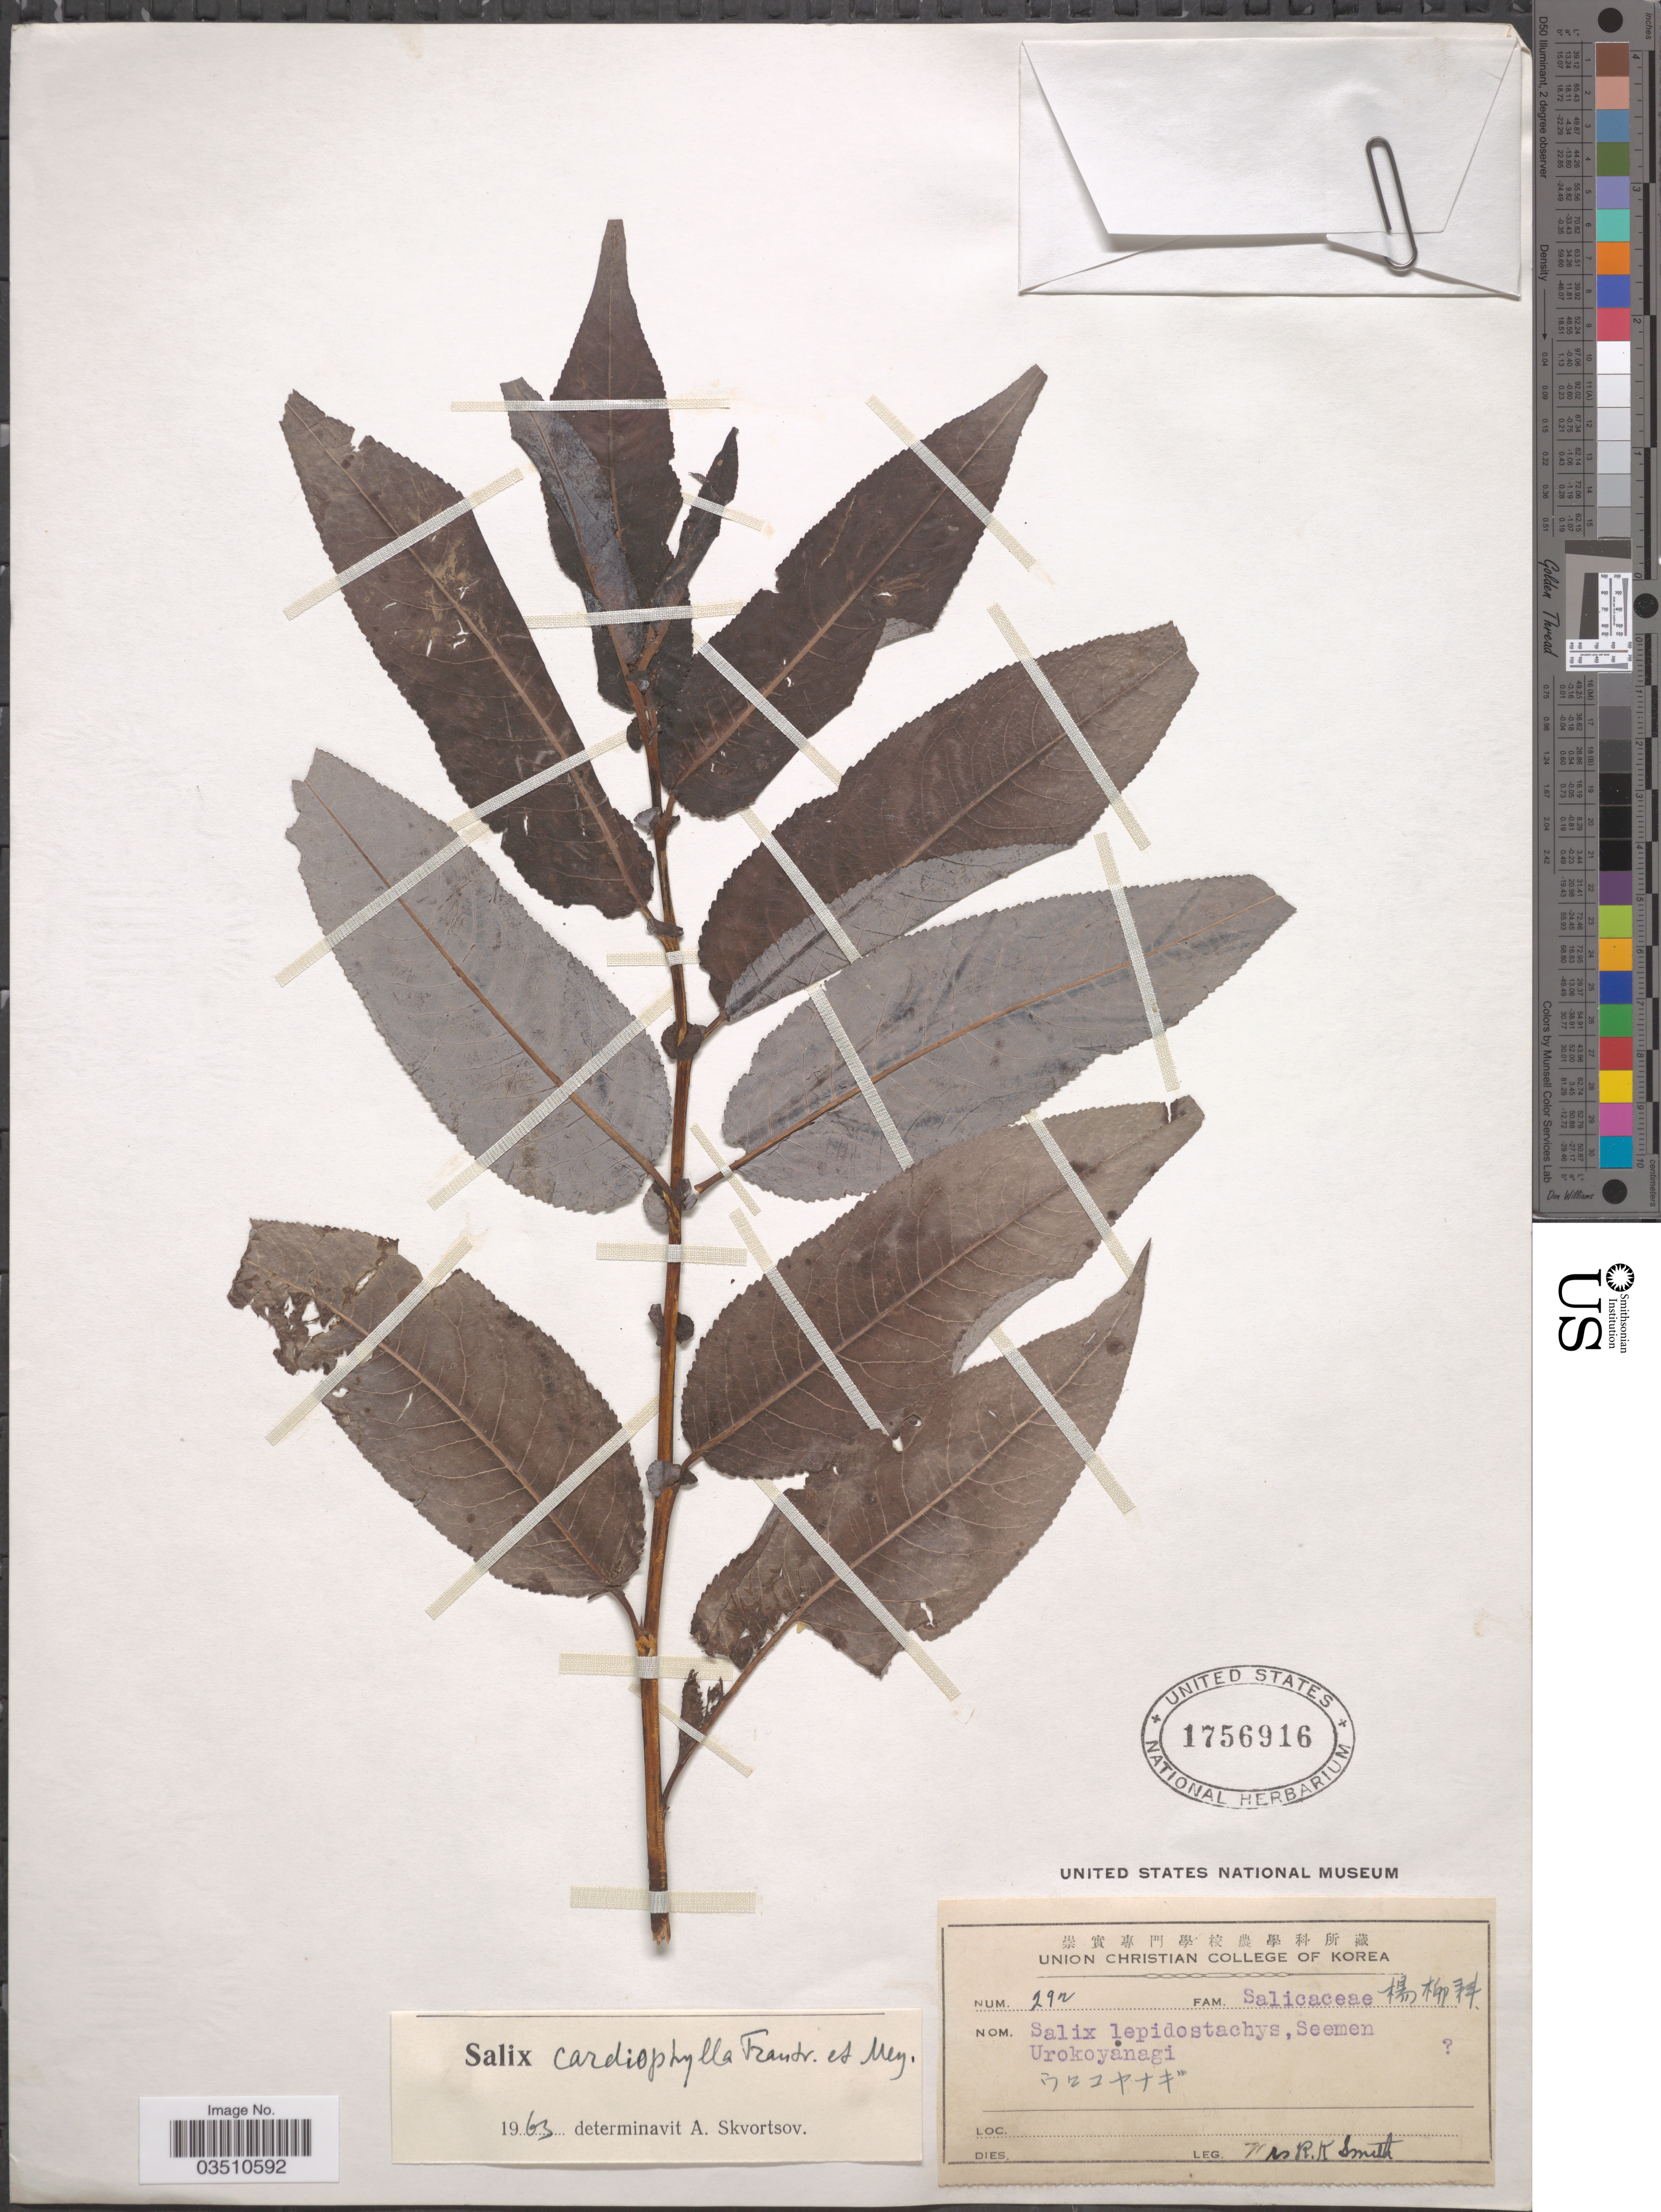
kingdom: Plantae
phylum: Tracheophyta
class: Magnoliopsida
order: Malpighiales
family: Salicaceae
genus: Salix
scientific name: Salix cardiophylla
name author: Trautv. & C.A. Mey.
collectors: Mrs. R. K. Smith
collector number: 292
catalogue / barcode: US 1756916